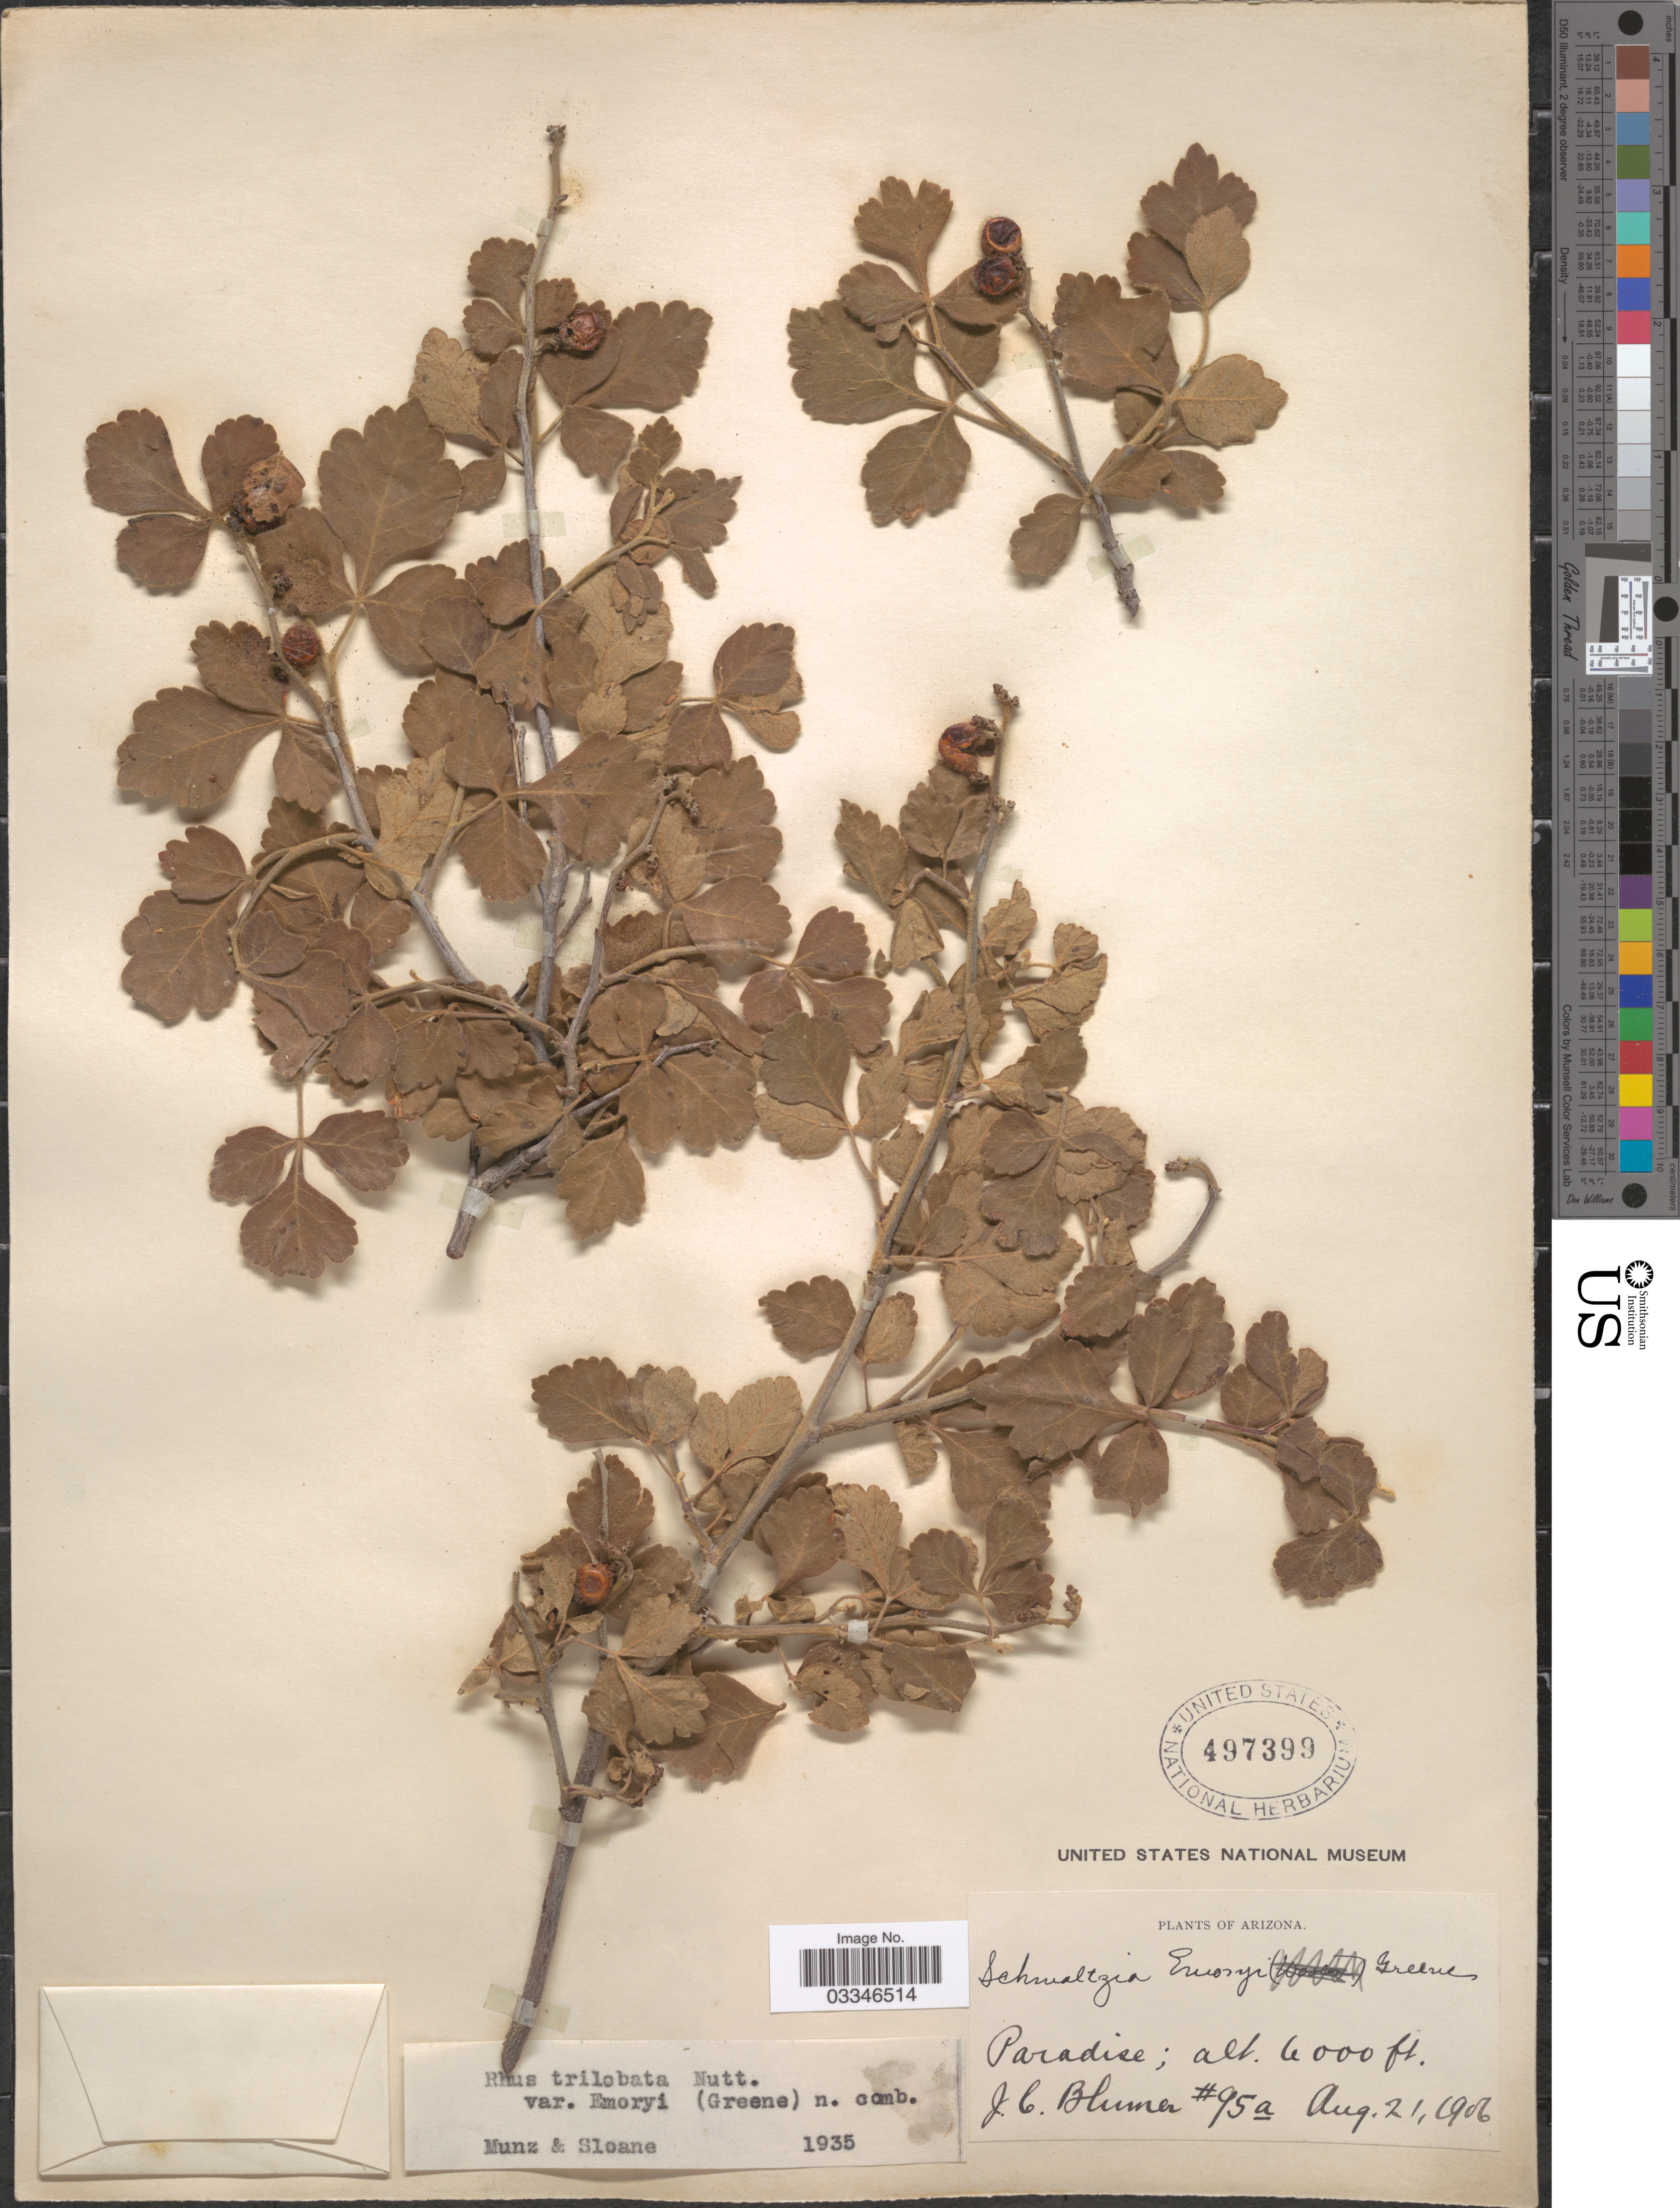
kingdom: Plantae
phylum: Tracheophyta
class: Magnoliopsida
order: Sapindales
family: Anacardiaceae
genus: Rhus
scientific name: Rhus trilobata var. pilosissima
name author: Engl.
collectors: J. C. Blumer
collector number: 95a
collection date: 1906-08-21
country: United States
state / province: Arizona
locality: Paradise.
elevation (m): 1829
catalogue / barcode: US 497399